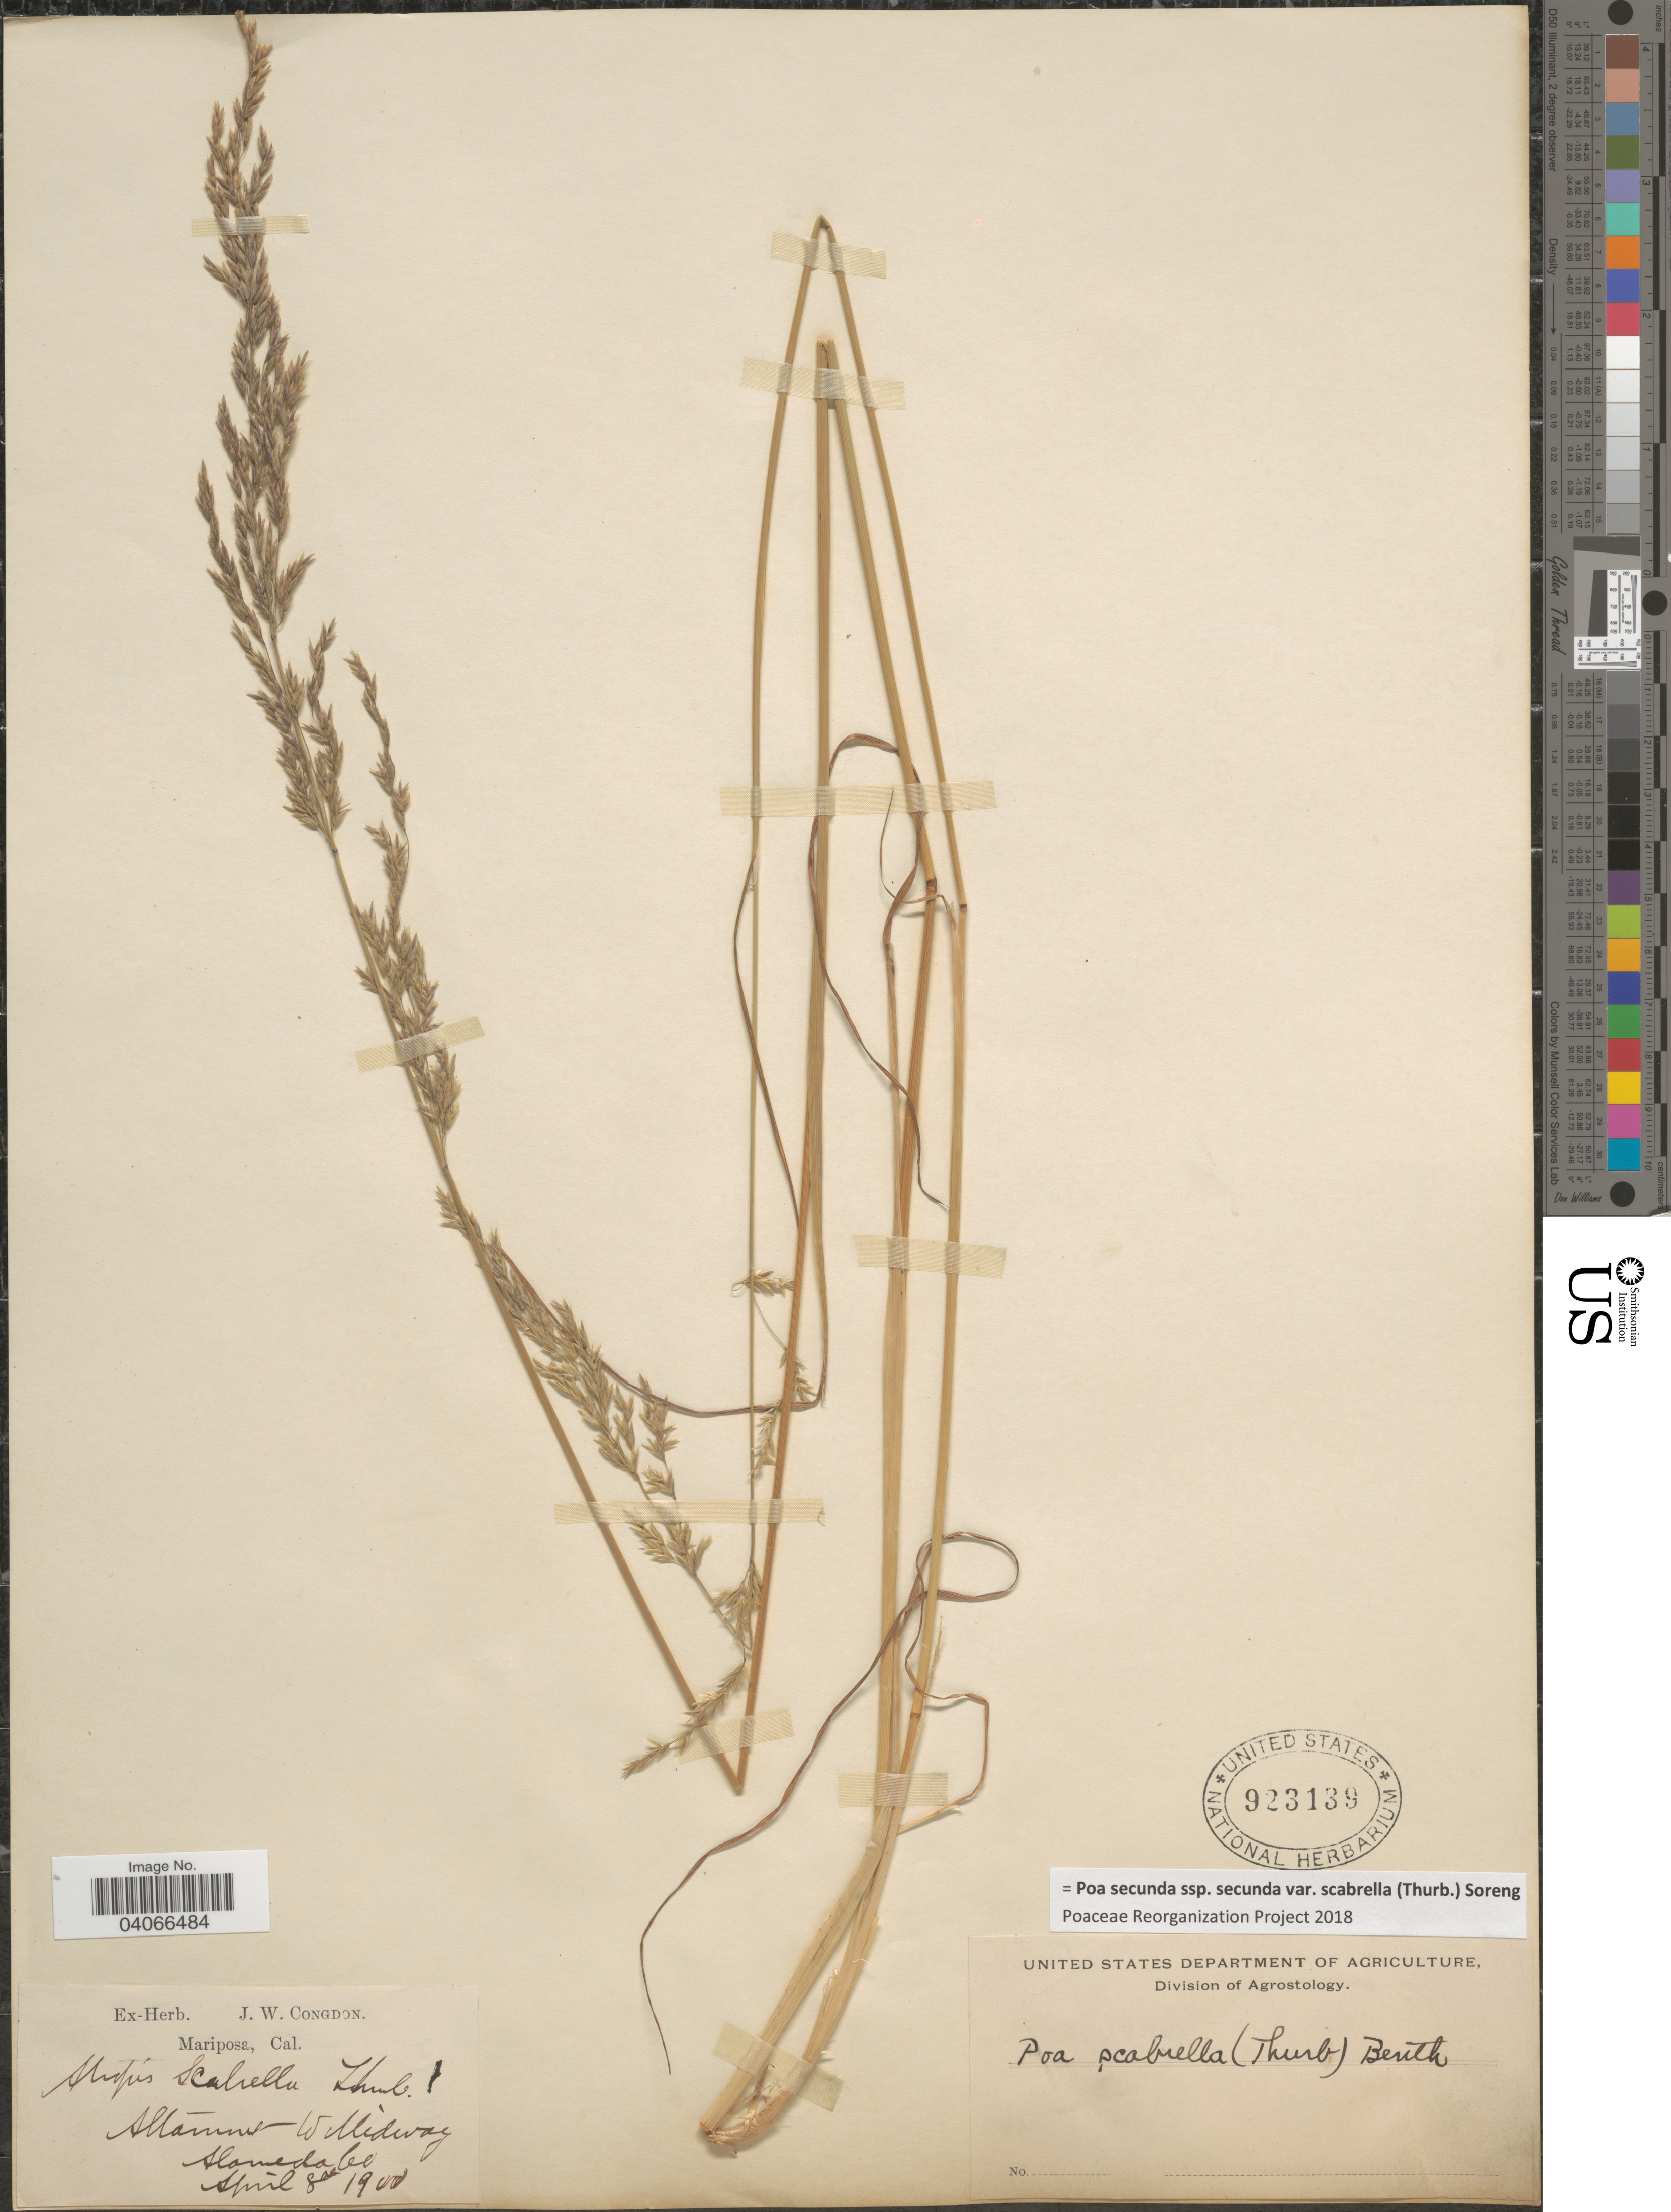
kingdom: Plantae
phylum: Tracheophyta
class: Liliopsida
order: Poales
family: Poaceae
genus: Poa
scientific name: Poa secunda subsp. secunda var. scabrella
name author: (Thurb.) Soreng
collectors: ex herb. J. W. Congdon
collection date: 1900-04-08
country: United States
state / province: California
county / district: Alameda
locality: Altamont W Midway Alameda Co.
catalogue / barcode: US 923139